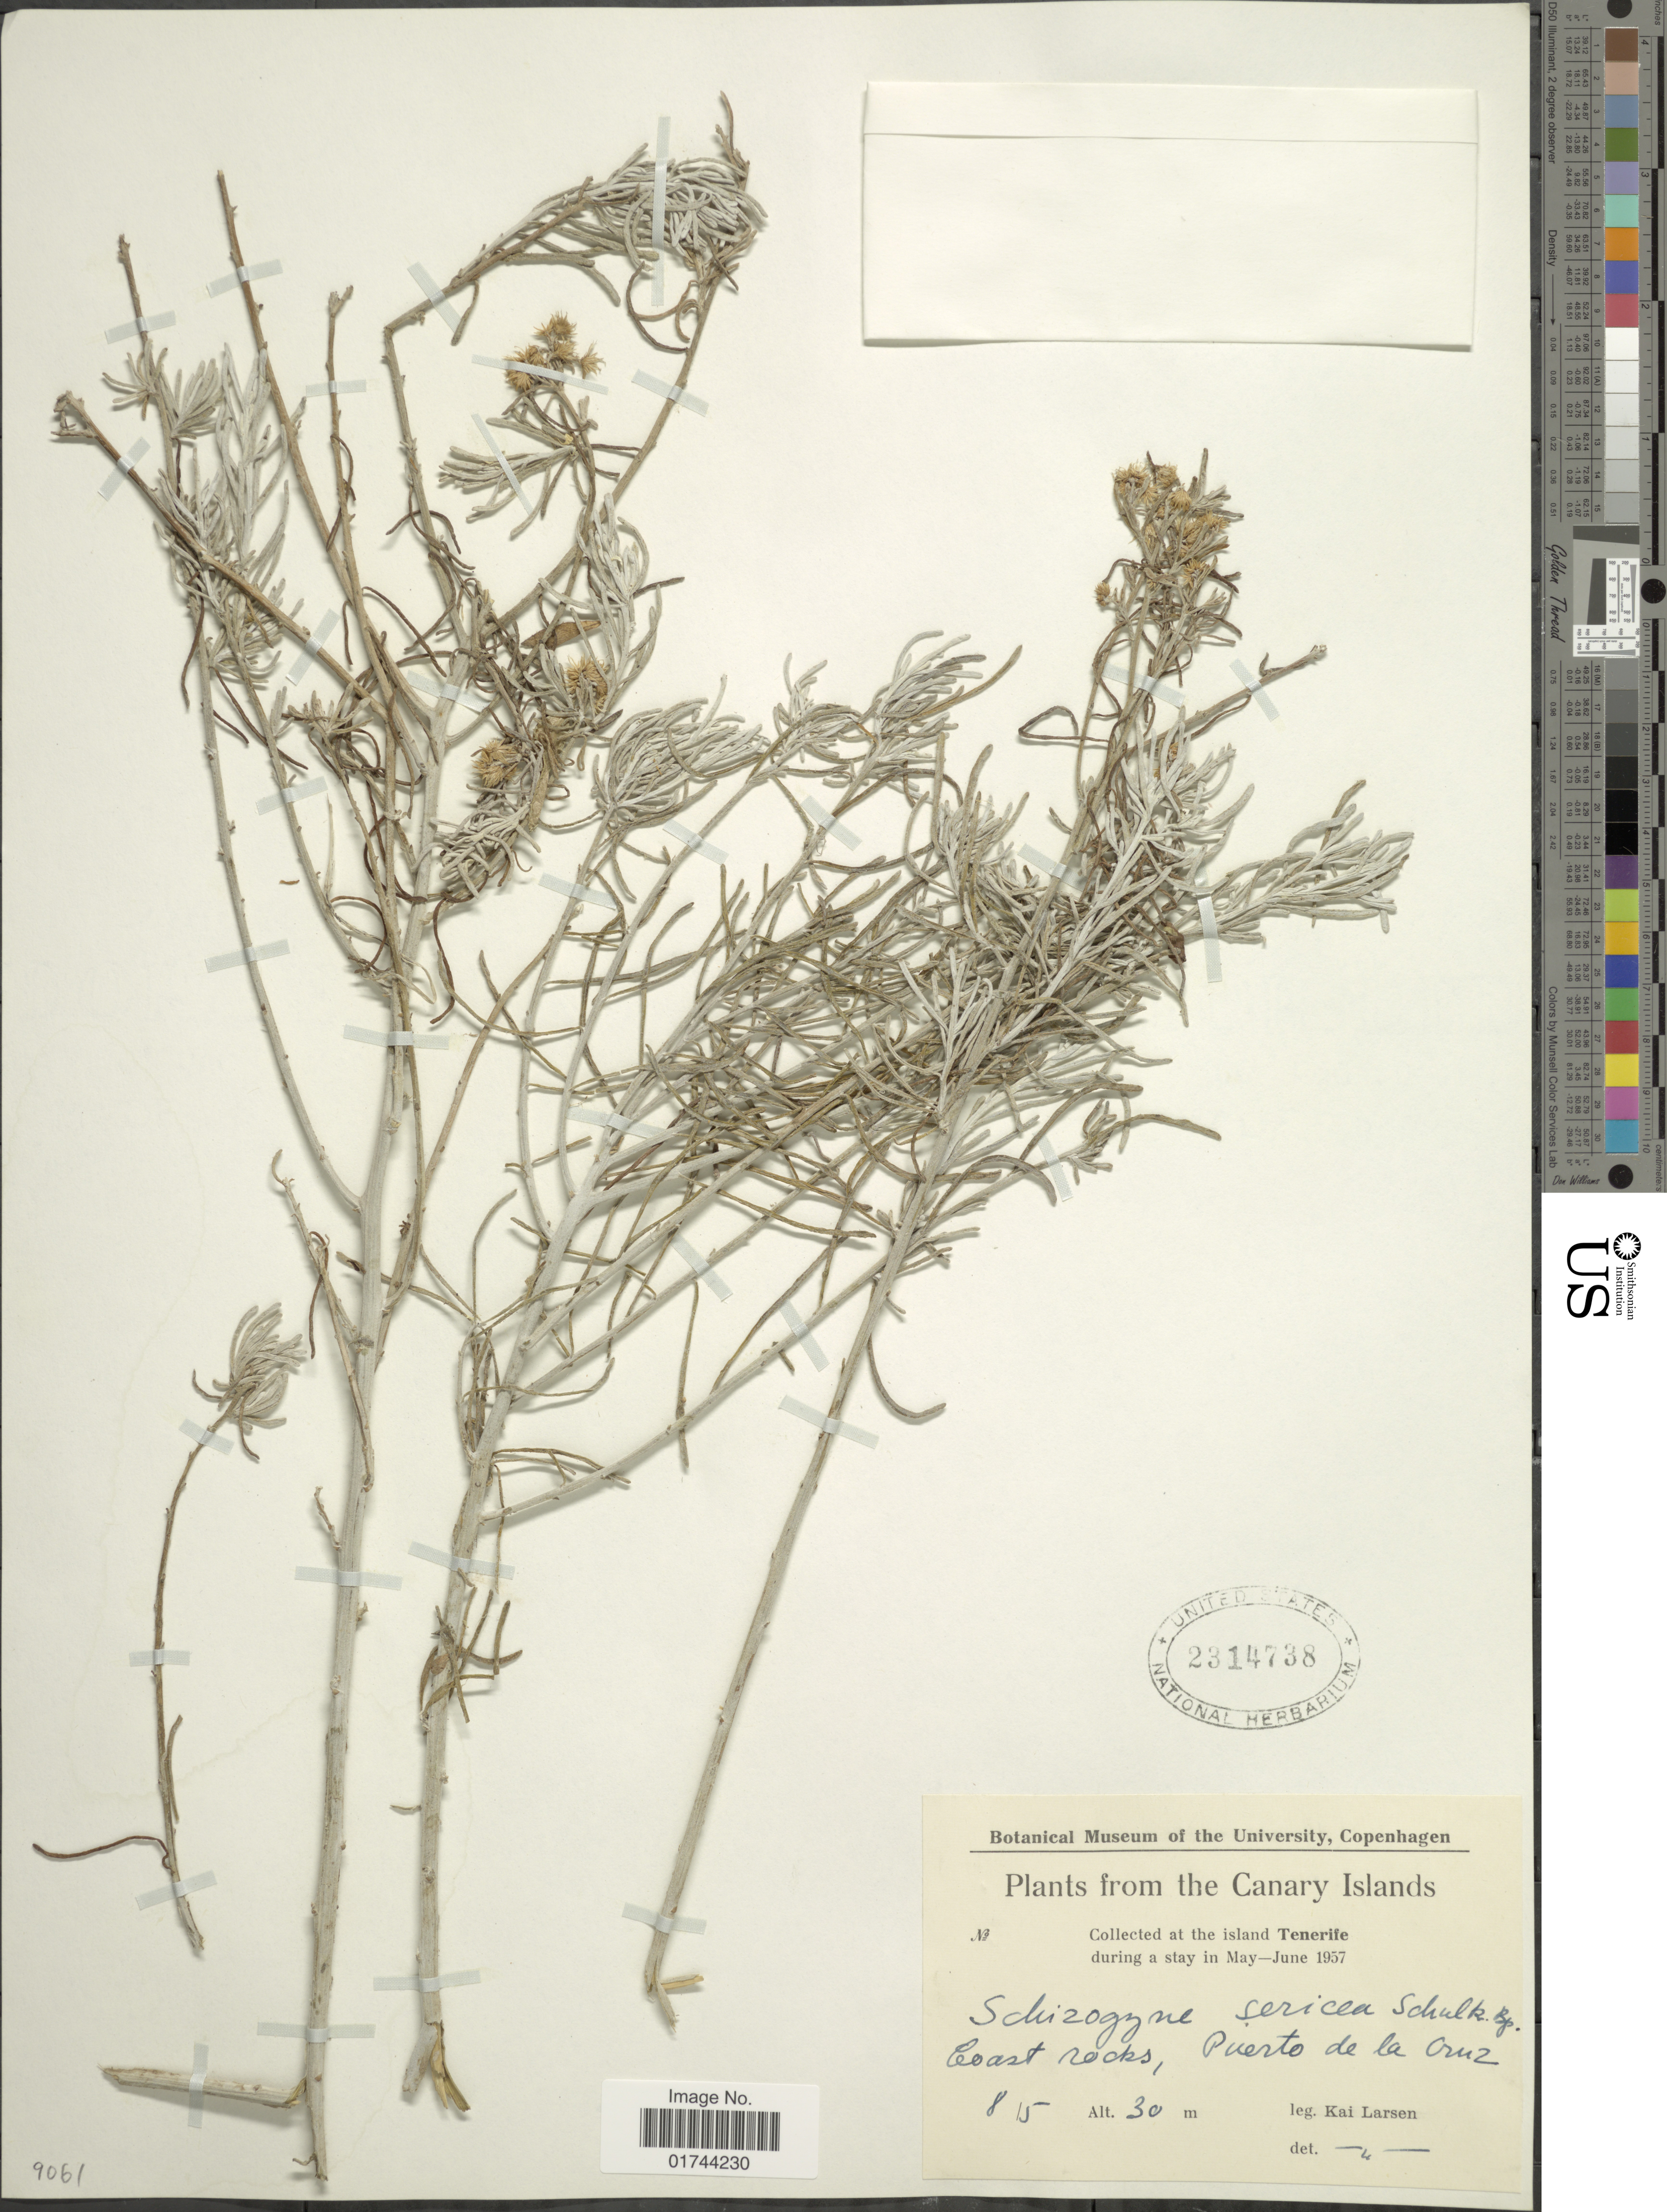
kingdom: Plantae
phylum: Tracheophyta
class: Magnoliopsida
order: Asterales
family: Asteraceae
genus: Inula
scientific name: Inula sericea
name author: Kit. ex Kanitz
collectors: K. Larsen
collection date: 1957-05-08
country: Spain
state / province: Canarias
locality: Canary Islands, Tenerife, boast rocks, Puerto de la Cruz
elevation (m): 30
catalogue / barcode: US 2314738